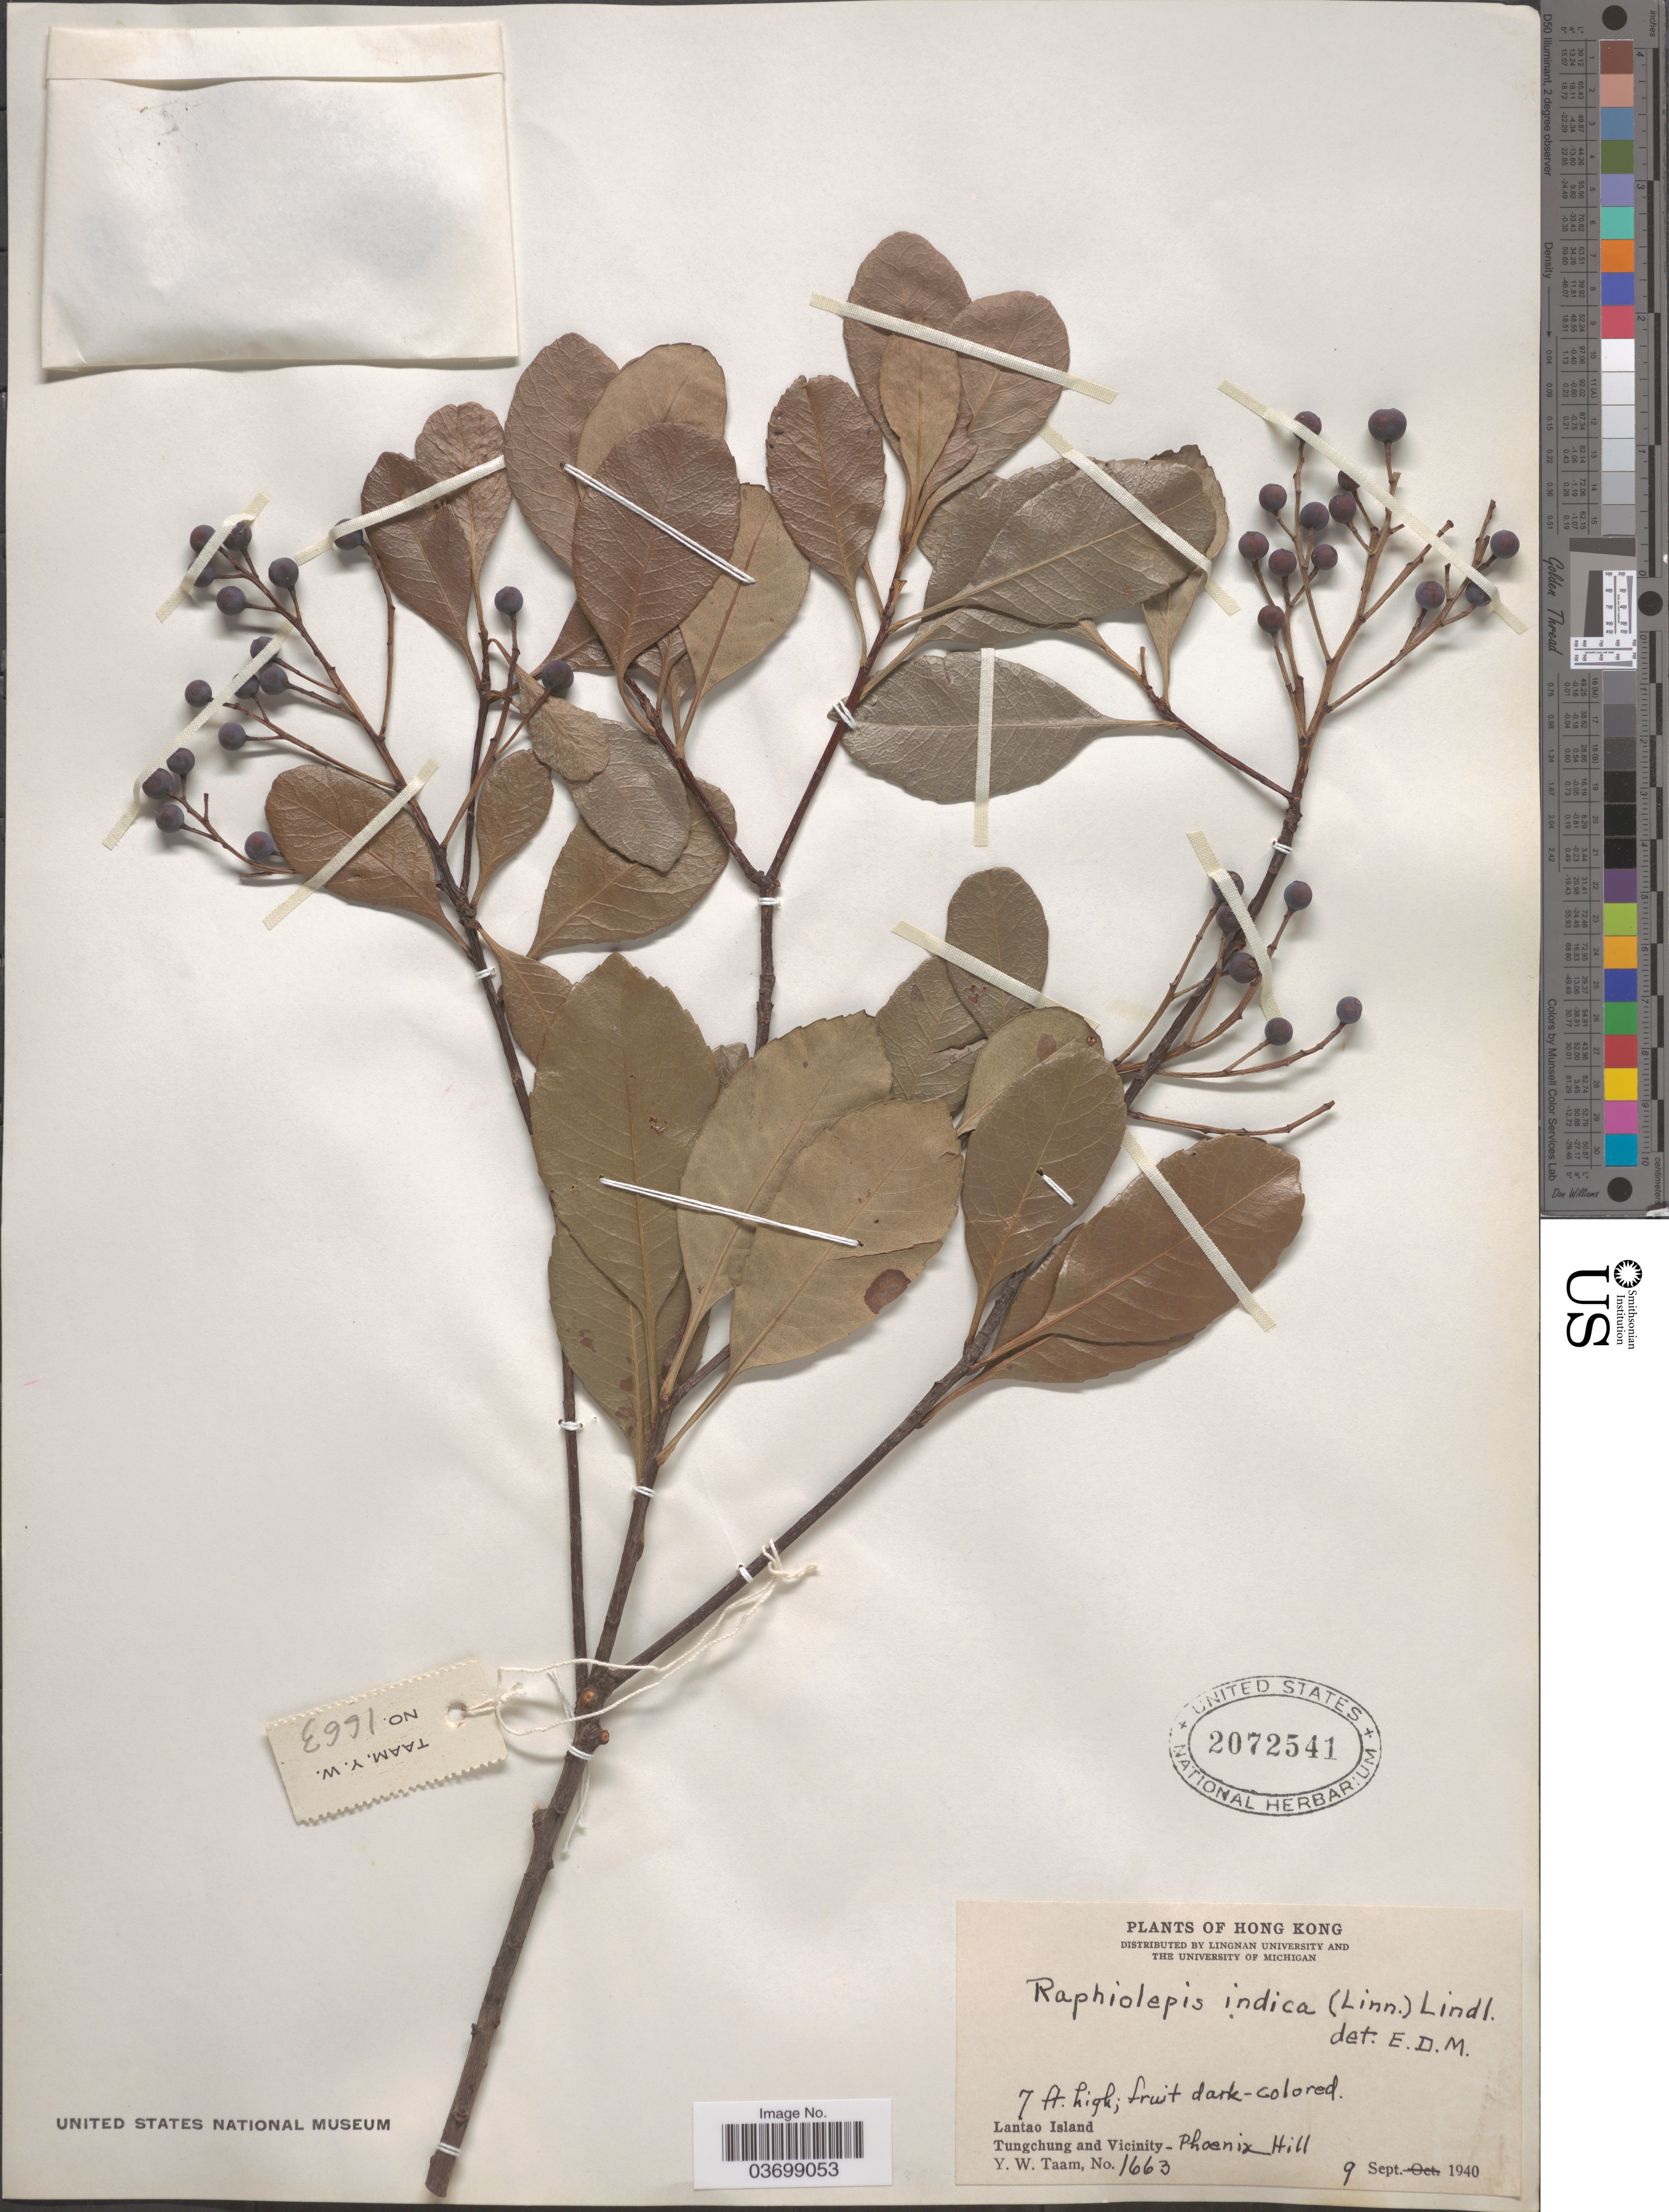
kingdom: Plantae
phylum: Tracheophyta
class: Magnoliopsida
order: Rosales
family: Rosaceae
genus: Rhaphiolepis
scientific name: Rhaphiolepis indica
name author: (L.) Lindl.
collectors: Y. W. Taam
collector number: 1663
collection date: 1940-09-09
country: China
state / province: Hong Kong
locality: Lantao Island. Tungchung and Vicinity-Phoenix Hill.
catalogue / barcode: US 2072541